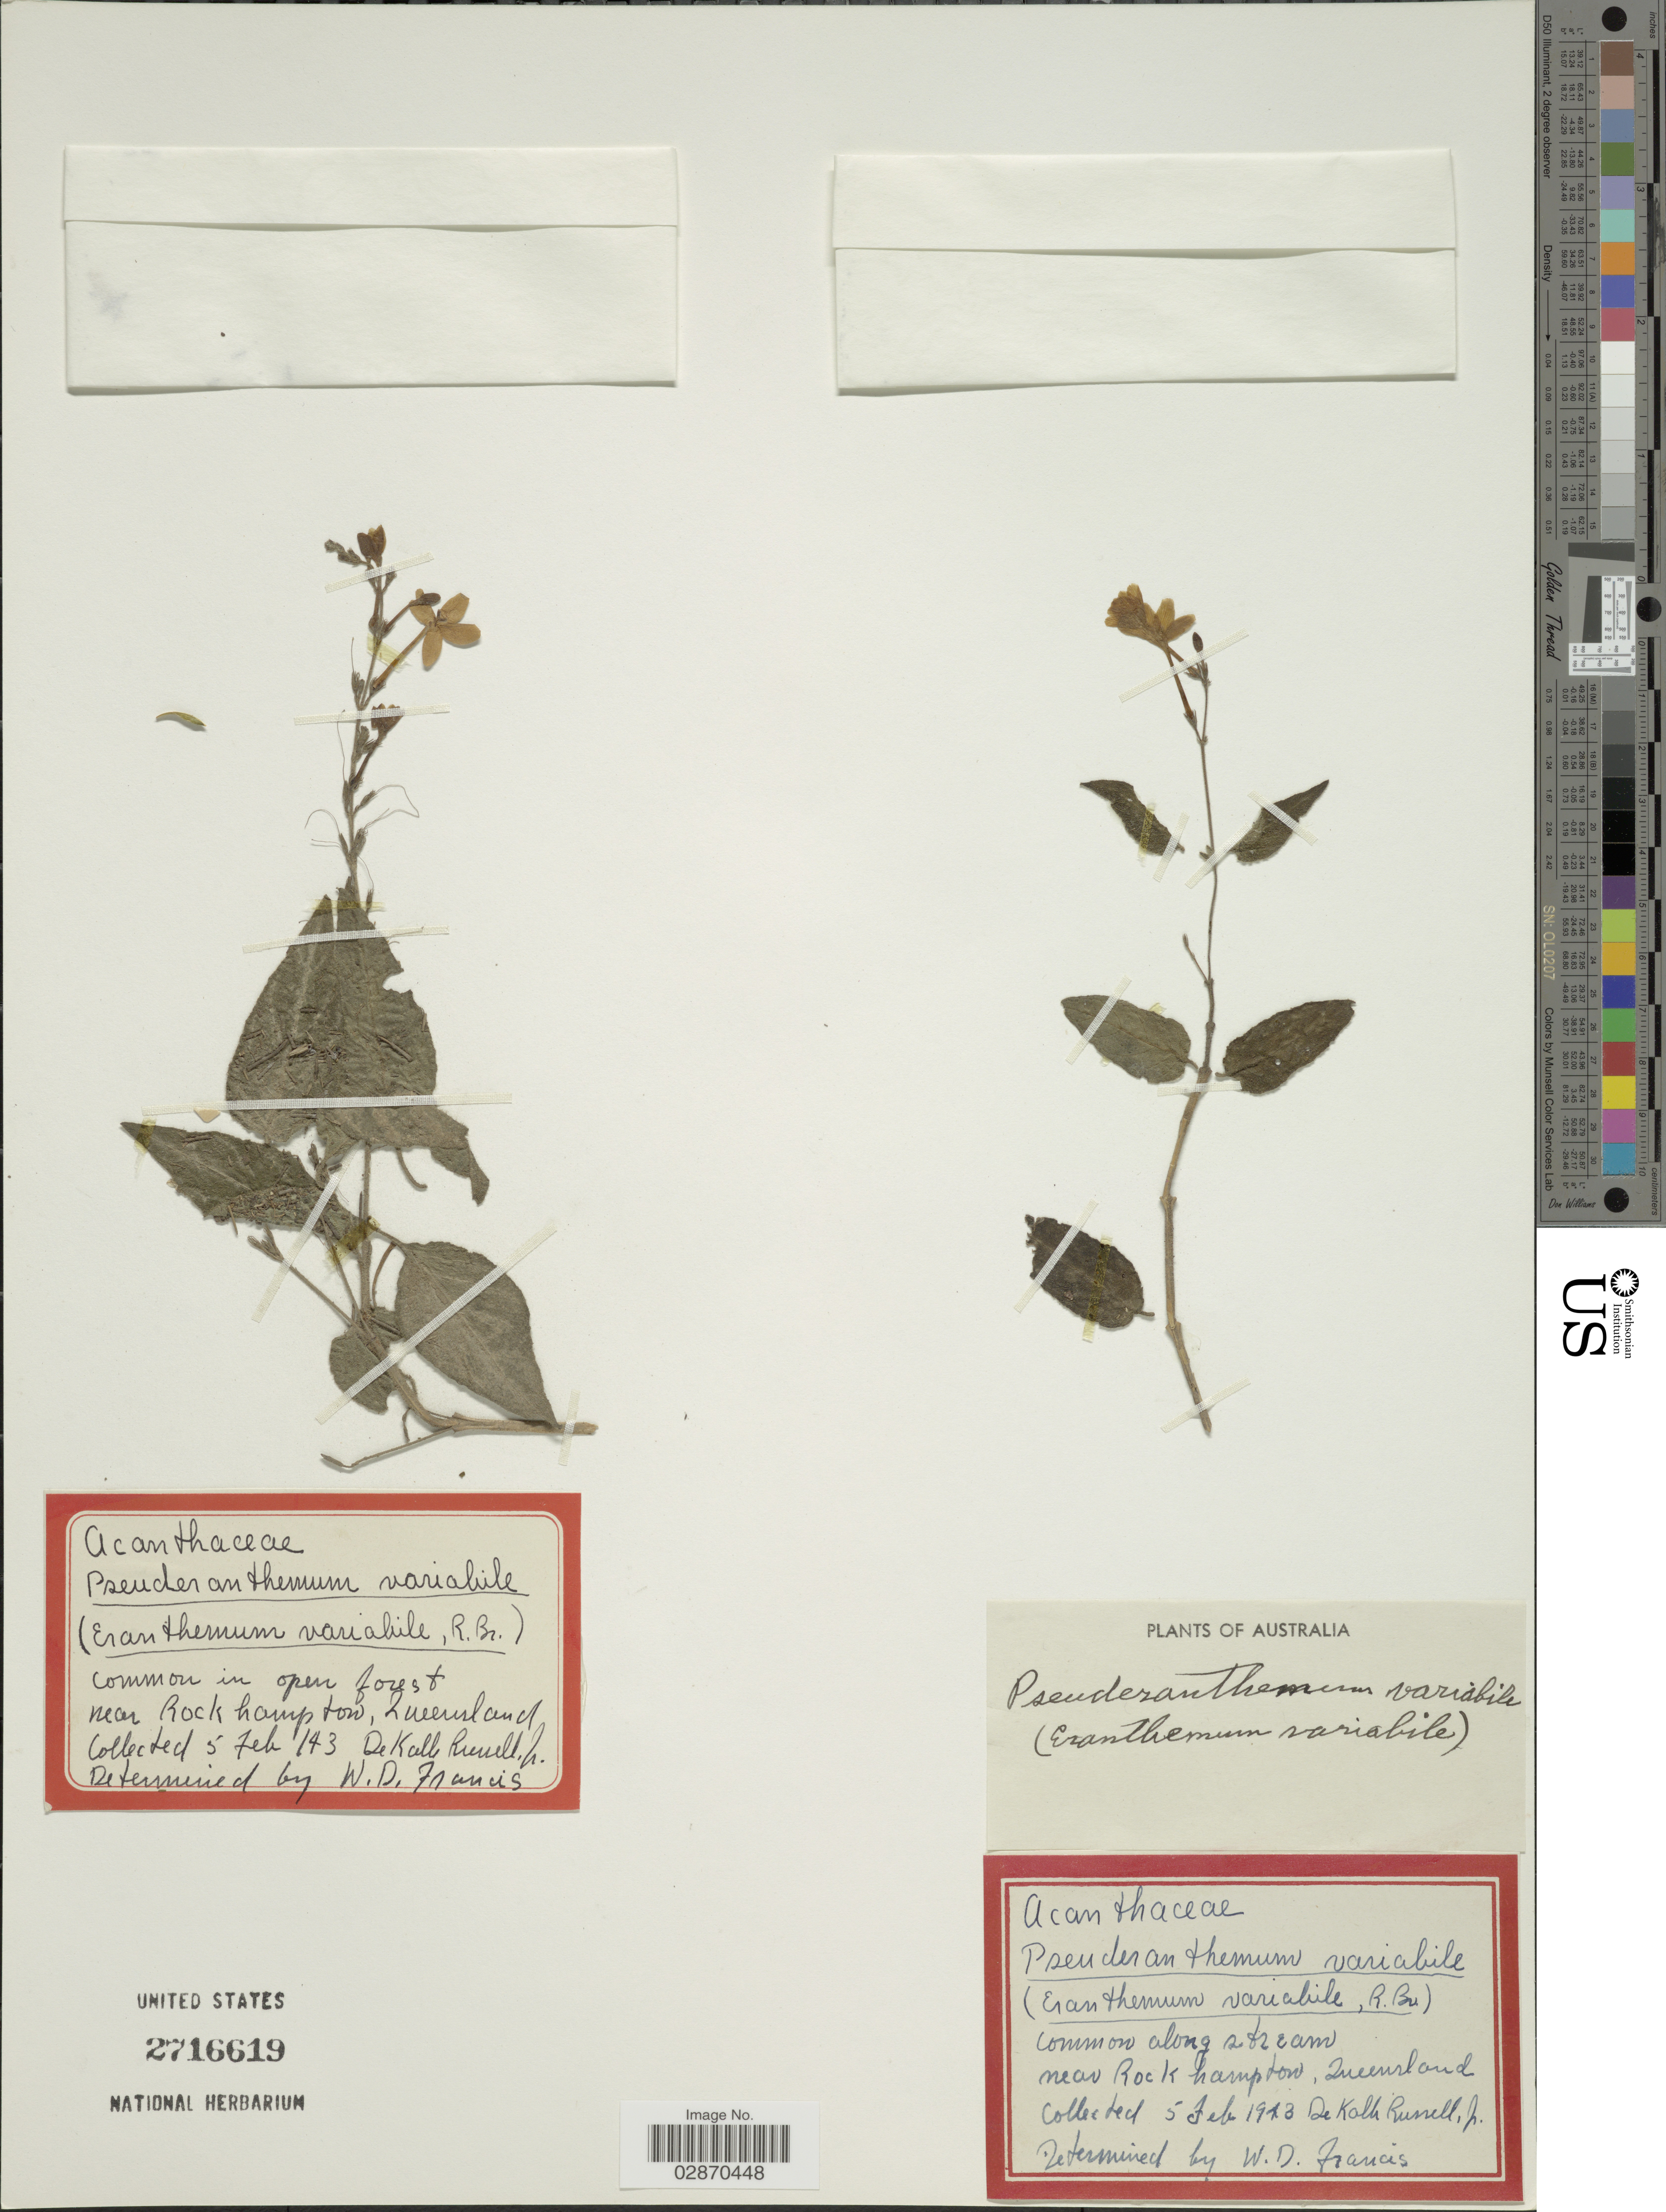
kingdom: Plantae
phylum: Tracheophyta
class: Magnoliopsida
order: Lamiales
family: Acanthaceae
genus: Pseuderanthemum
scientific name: Pseuderanthemum variabile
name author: (R. Br.) Radlk.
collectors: D. K. Russell Jr.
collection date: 1943-02-05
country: Australia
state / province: Queensland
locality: Common along stream near Rockhampton.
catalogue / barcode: US 2716619